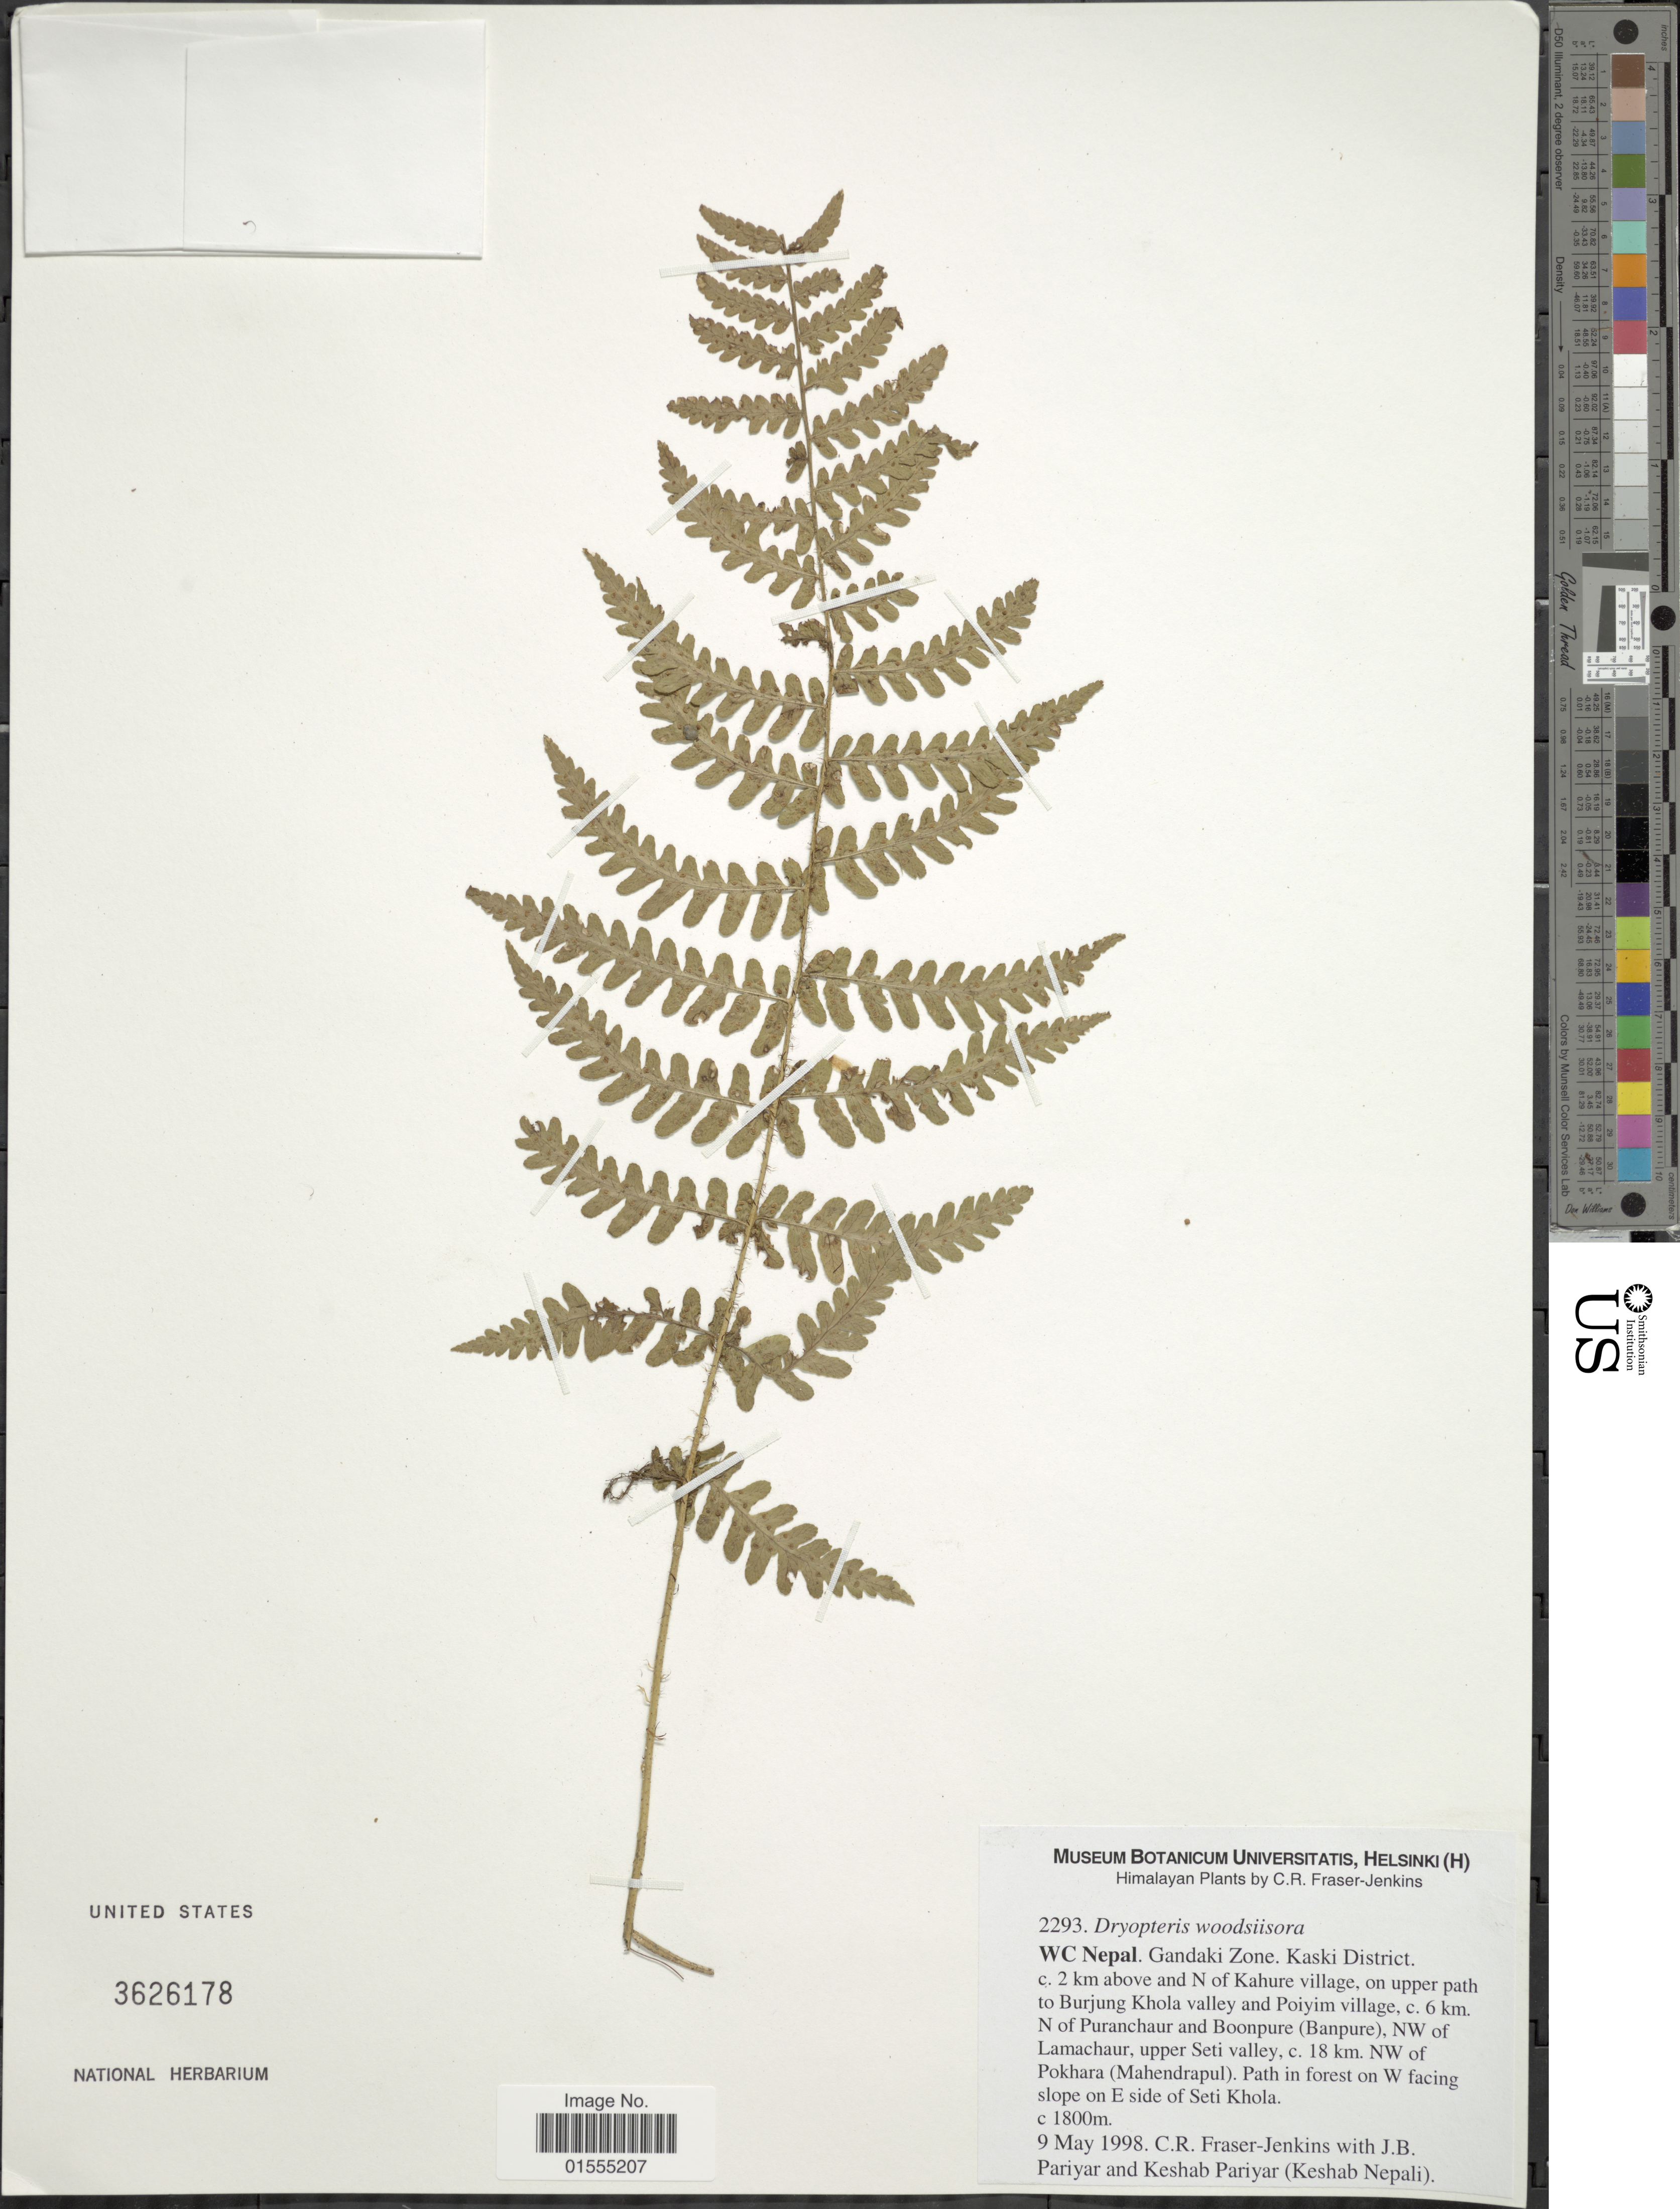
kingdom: Plantae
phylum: Tracheophyta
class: Polypodiopsida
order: Polypodiales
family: Dryopteridaceae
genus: Dryopteris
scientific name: Dryopteris woodsiisora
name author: Hayata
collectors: C. R. Fraser-Jenkins, J. Pariyar & K. Pariyar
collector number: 2293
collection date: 1998-05-09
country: Nepal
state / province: Gandaki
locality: WC Nepal. gandaki Zone, Kaski District. c. 2 km above N of Kahura village, on upper path to Burjung Khola valley and Poiyim village, c. 6 km N of Puranchaur and Boonpure (Banoure), NW of Lamachaur, upper Seti valley, c. 18 km. NW of Pokhara (Mahrendrapul). Path in forest on W facing slope on E side of Seti Khola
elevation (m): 1800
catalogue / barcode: US 3626178